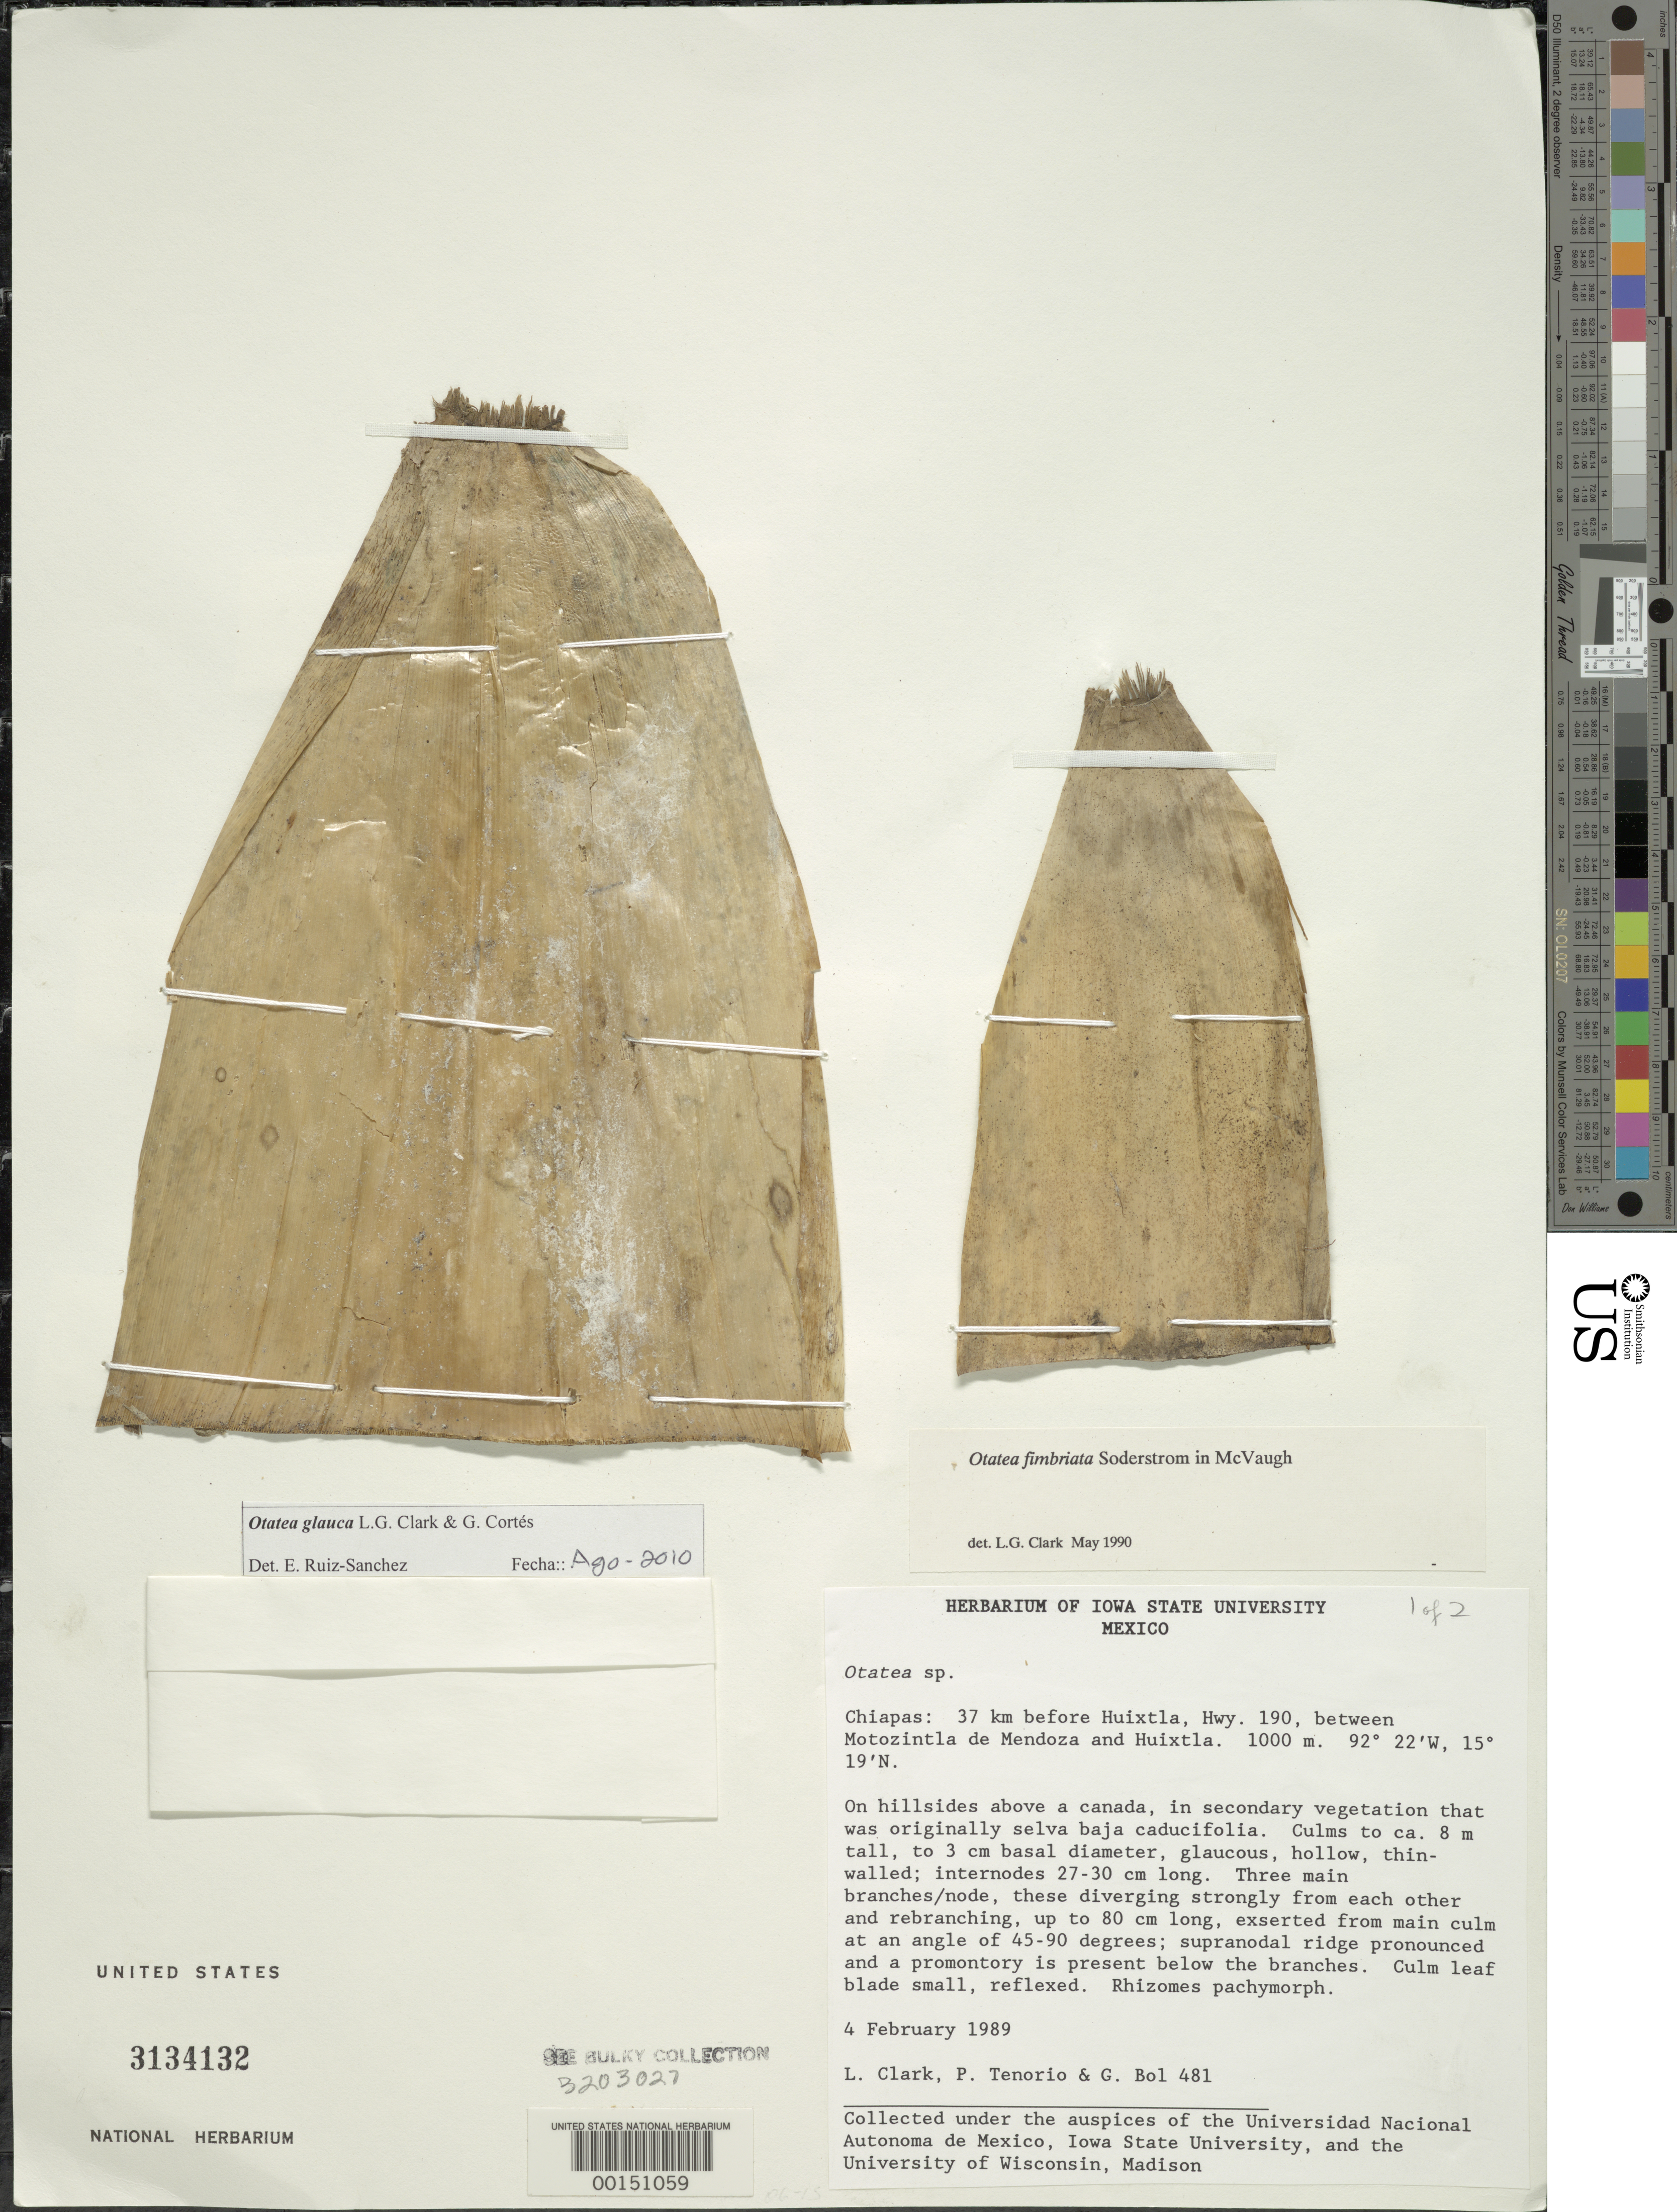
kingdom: Plantae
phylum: Tracheophyta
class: Liliopsida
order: Poales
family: Poaceae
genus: Otatea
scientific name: Otatea glauca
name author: L.G. Clark & G. Cortés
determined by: Ruíz-Sanchez, E.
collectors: L. G. Clark, P. Tenorio L. & G. Bol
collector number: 481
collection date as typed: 04 Feb 1989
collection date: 1989-02-04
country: Mexico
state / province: Chiapas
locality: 37 km from Huixtla, on hwy 190 between Motozintla de Mendoza and Huixtla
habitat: On hillsides above a canada, in secondary vegatation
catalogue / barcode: US 3134132